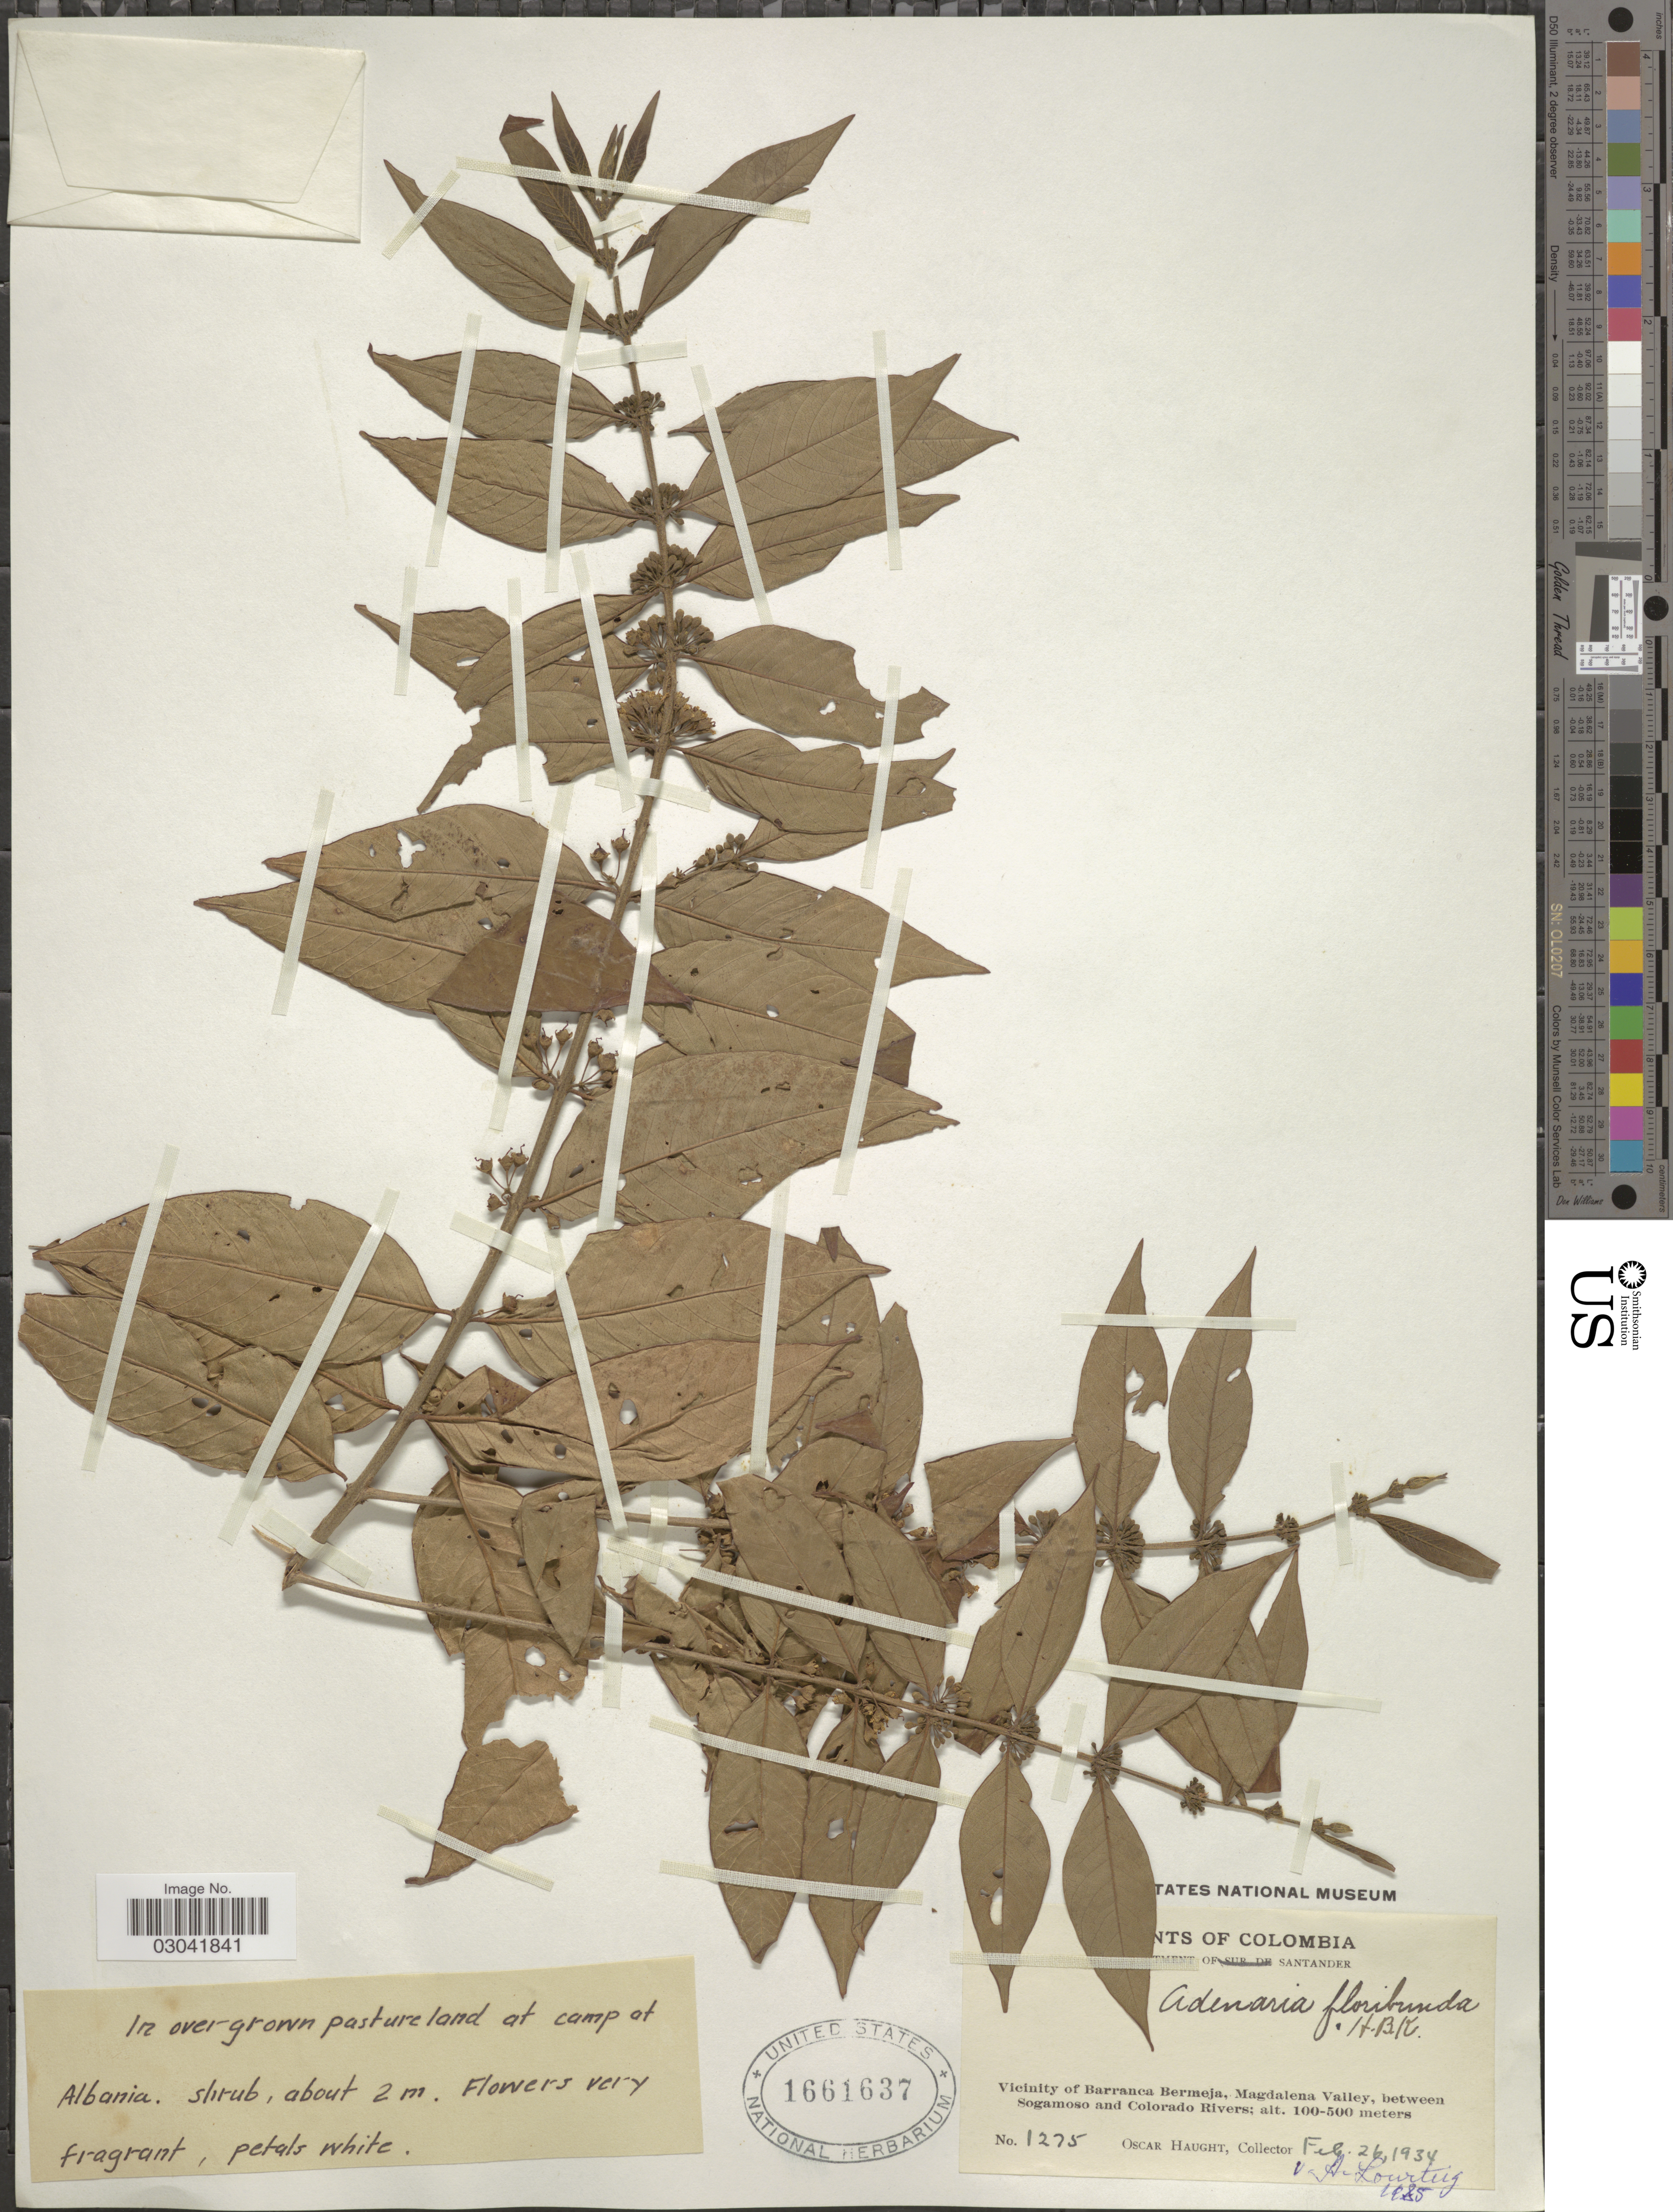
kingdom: Plantae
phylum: Tracheophyta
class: Magnoliopsida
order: Myrtales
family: Lythraceae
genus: Adenaria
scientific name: Adenaria floribunda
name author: Kunth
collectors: O. L. Haught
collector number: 1275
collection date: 1934-02-26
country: Colombia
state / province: Santander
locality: Department of Santander. Vicinity of Barranca Bermeja, Magdalena Valley, between Sogamoso and Colorado Rivers. At camp at Albania.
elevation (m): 100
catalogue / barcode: US 1661637